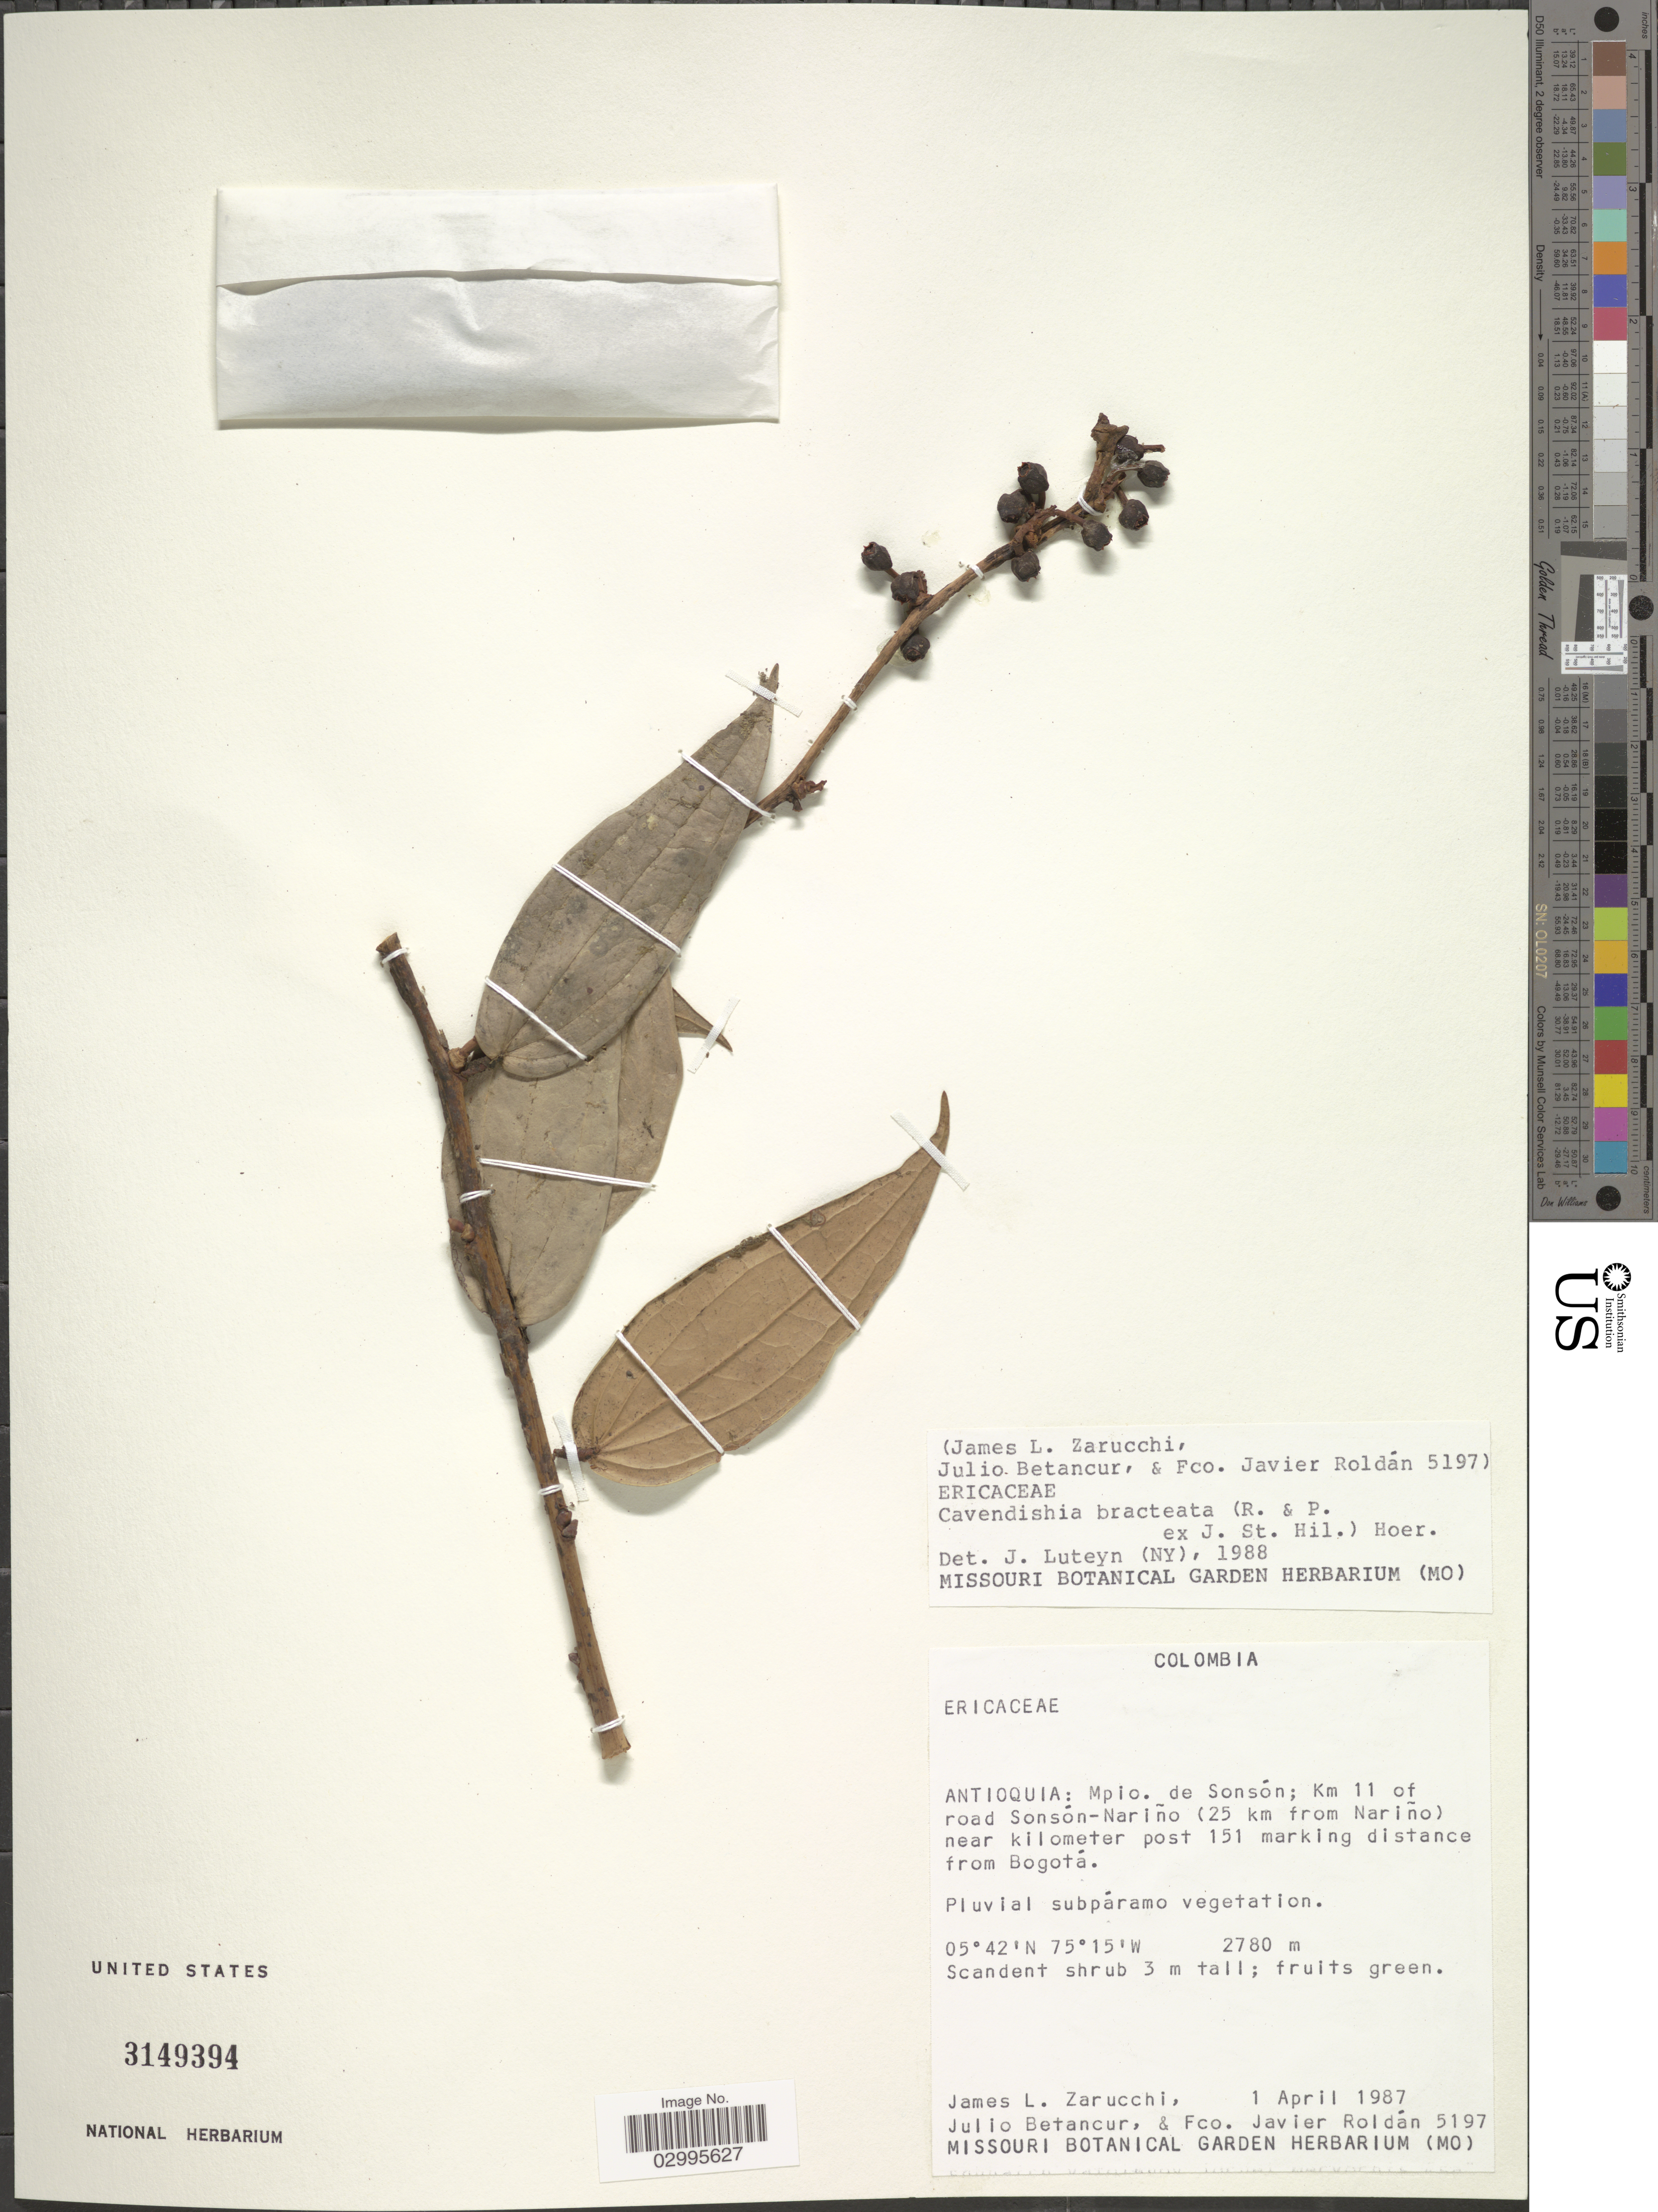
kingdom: Plantae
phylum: Tracheophyta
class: Magnoliopsida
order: Ericales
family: Ericaceae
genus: Cavendishia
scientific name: Cavendishia bracteata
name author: (Ruiz & Pav. ex J. St.-Hil.) Hoerold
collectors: J. L. Zarucchi, J. Betancur & F. J. Roldán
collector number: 5197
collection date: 1987-04-01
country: Colombia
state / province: Antioquia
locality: Mpio. de Sonsón; Km 11 of road Sonsón-Nariño (25 km from Nariño) near kilometer post 151 marking distance from Bogotá.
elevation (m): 2780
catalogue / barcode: US 3149394